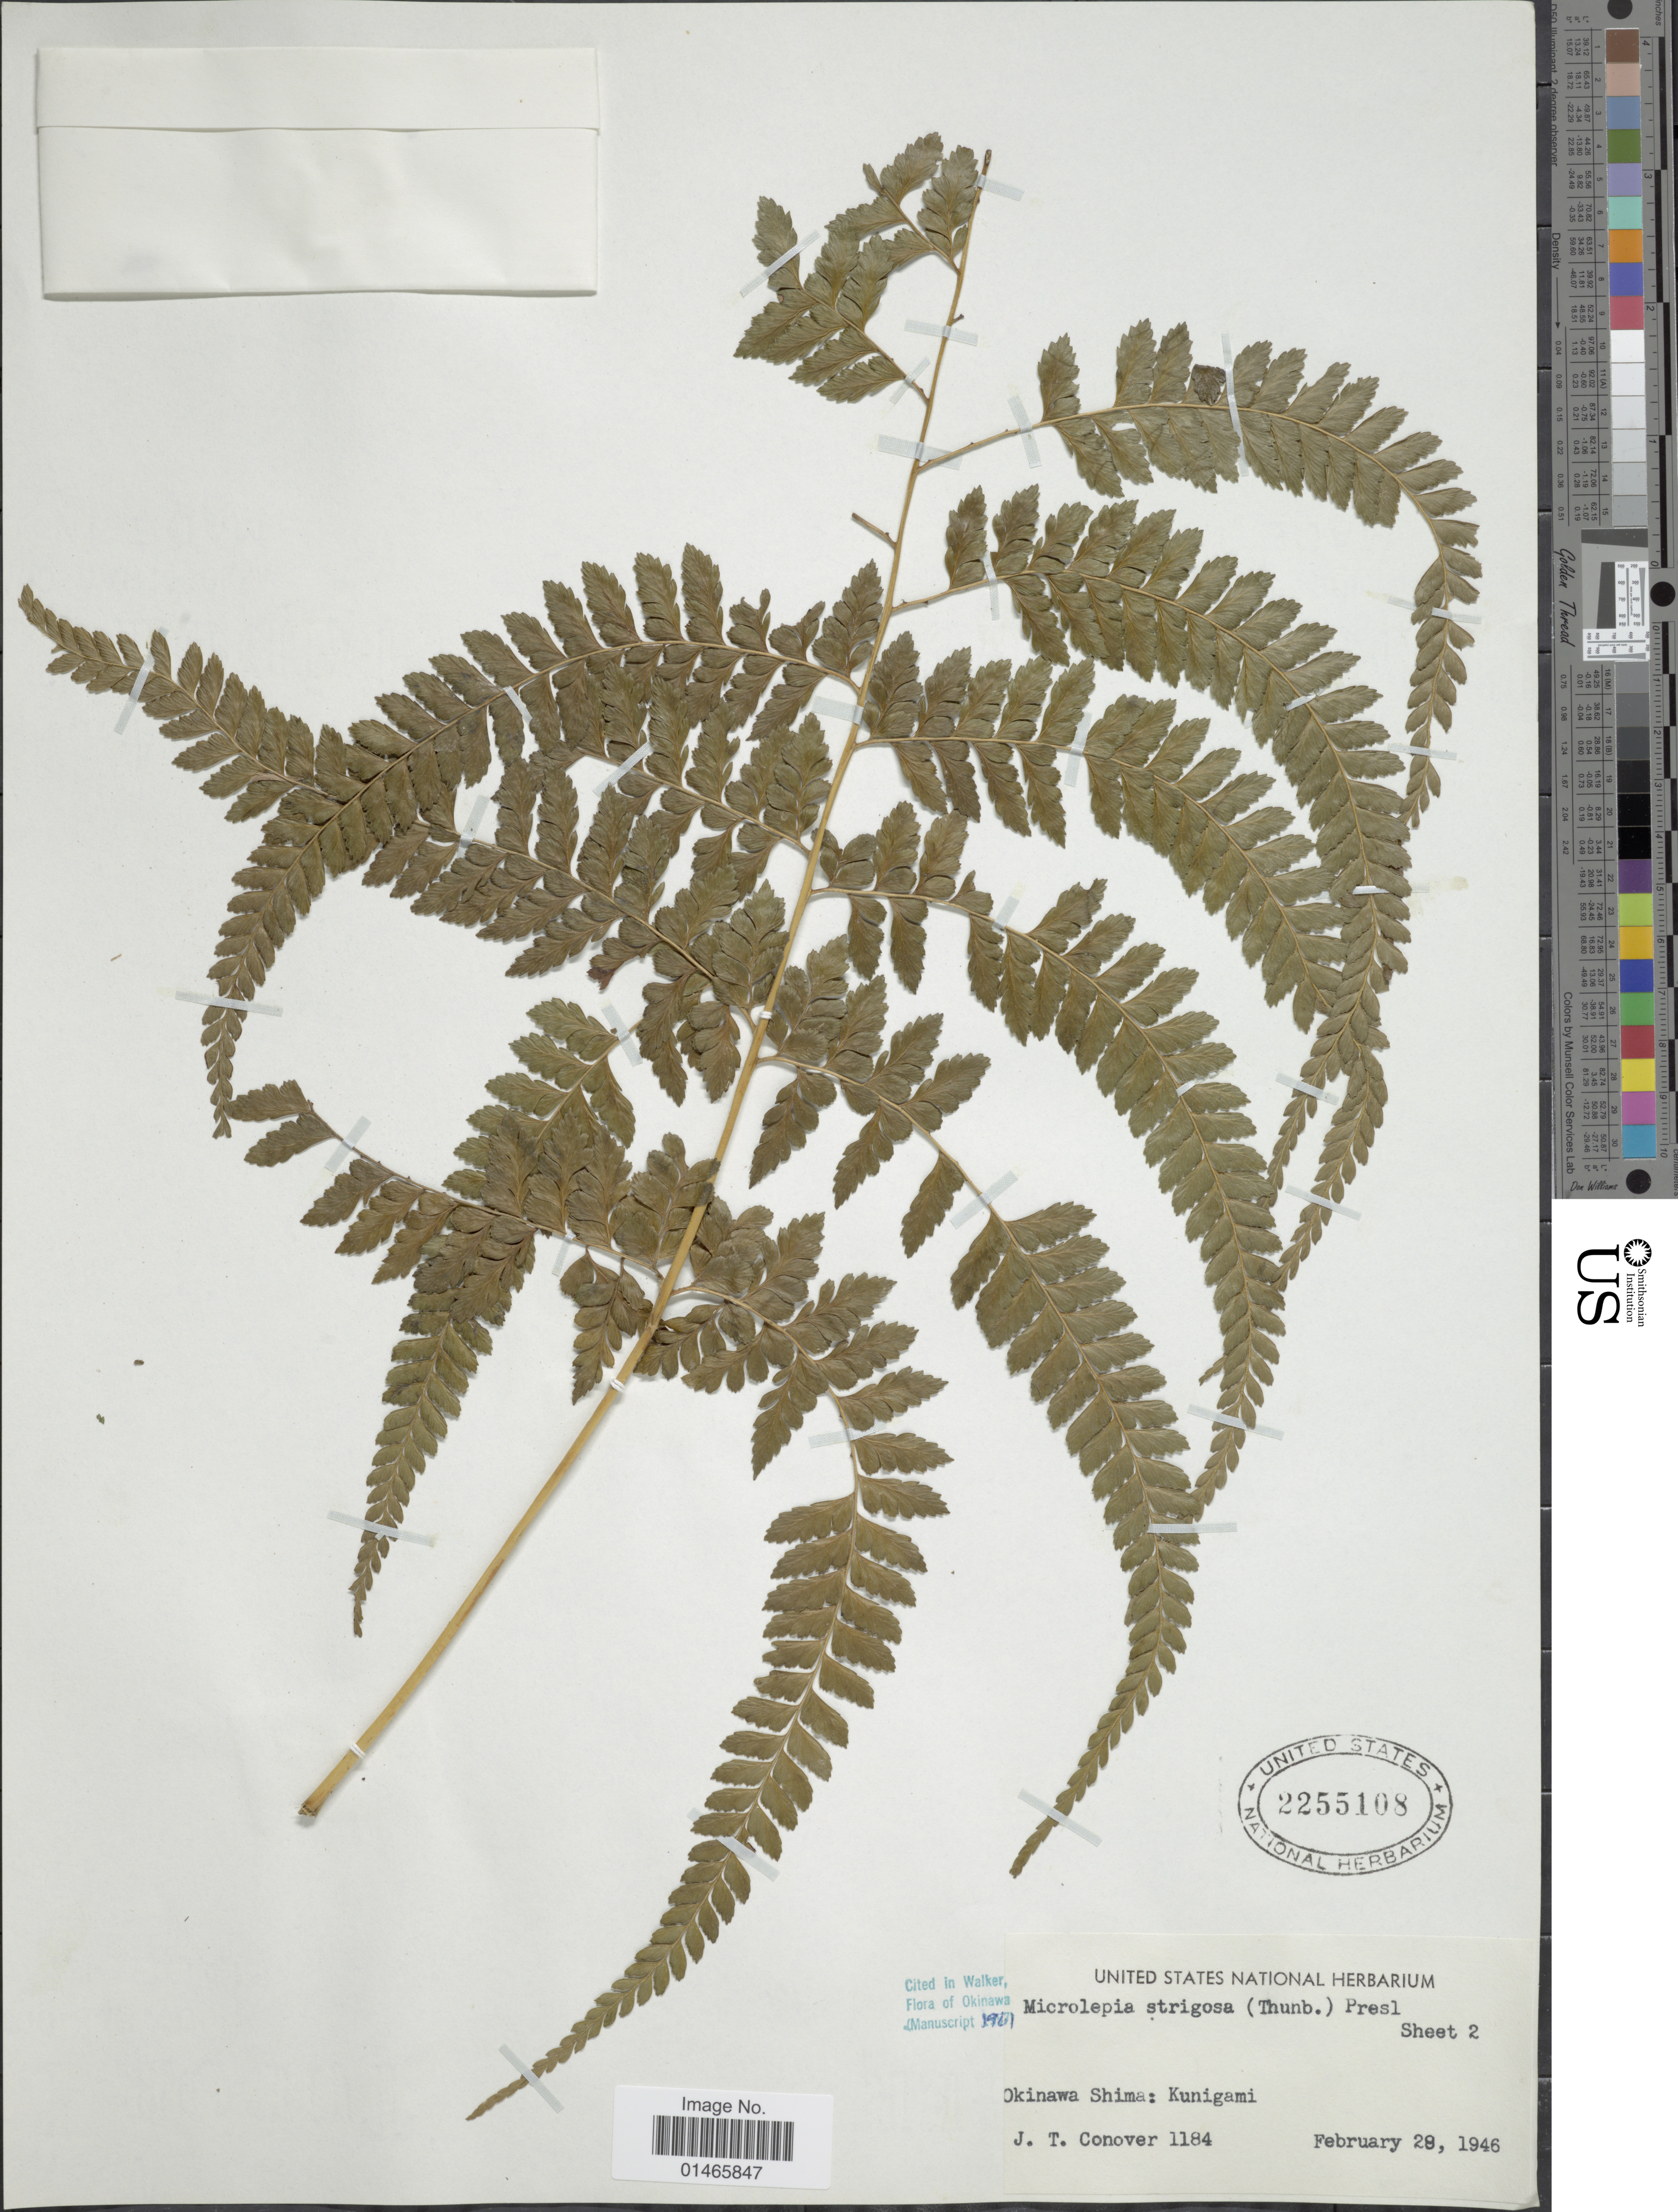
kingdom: Plantae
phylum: Tracheophyta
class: Polypodiopsida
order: Polypodiales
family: Dennstaedtiaceae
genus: Microlepia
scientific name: Microlepia strigosa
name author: (Thunb.) J. Presl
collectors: J. T. Conover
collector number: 1184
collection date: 1946-02-28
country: Japan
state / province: Okinawa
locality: Okinawa Shima: Kunigami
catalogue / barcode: US 2255108